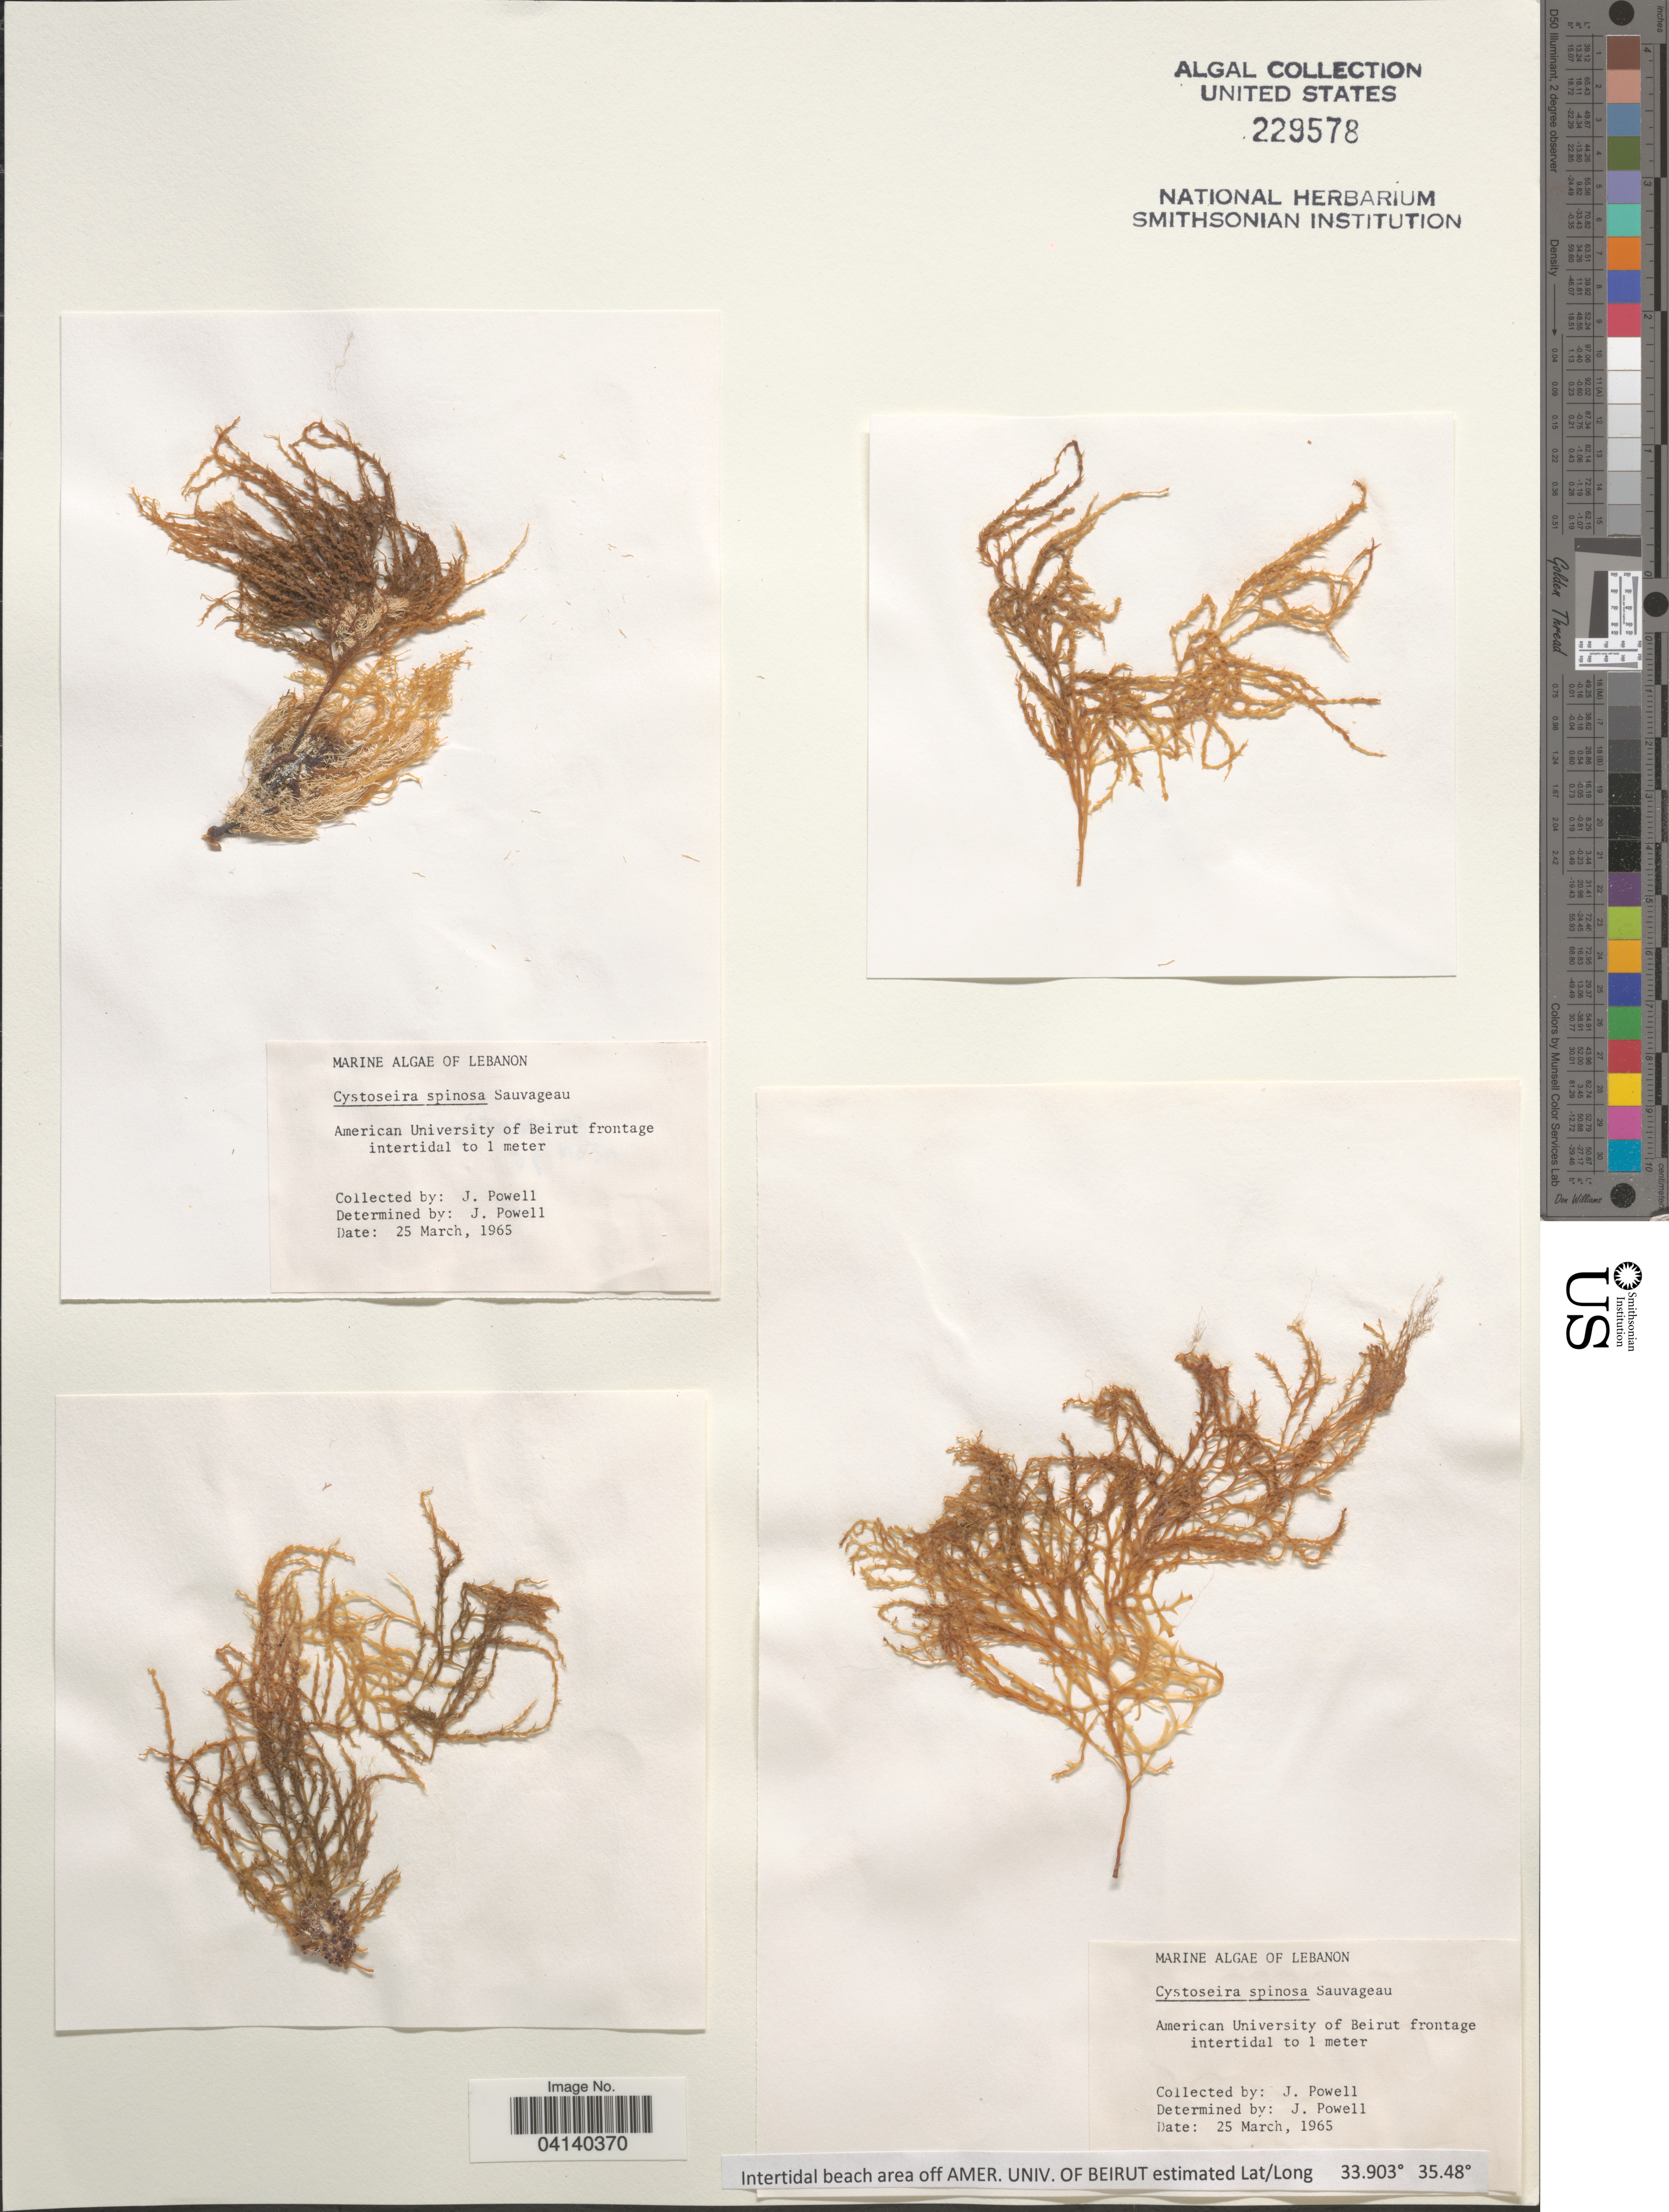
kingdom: Chromista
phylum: Ochrophyta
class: Phaeophyceae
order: Fucales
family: Sargassaceae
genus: Gongolaria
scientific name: Gongolaria montagnei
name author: (J. Agardh) Kuntze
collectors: J. Powell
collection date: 1965-03-25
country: Lebanon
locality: American University of Beirut frontage intertidal.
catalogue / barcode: US 229578